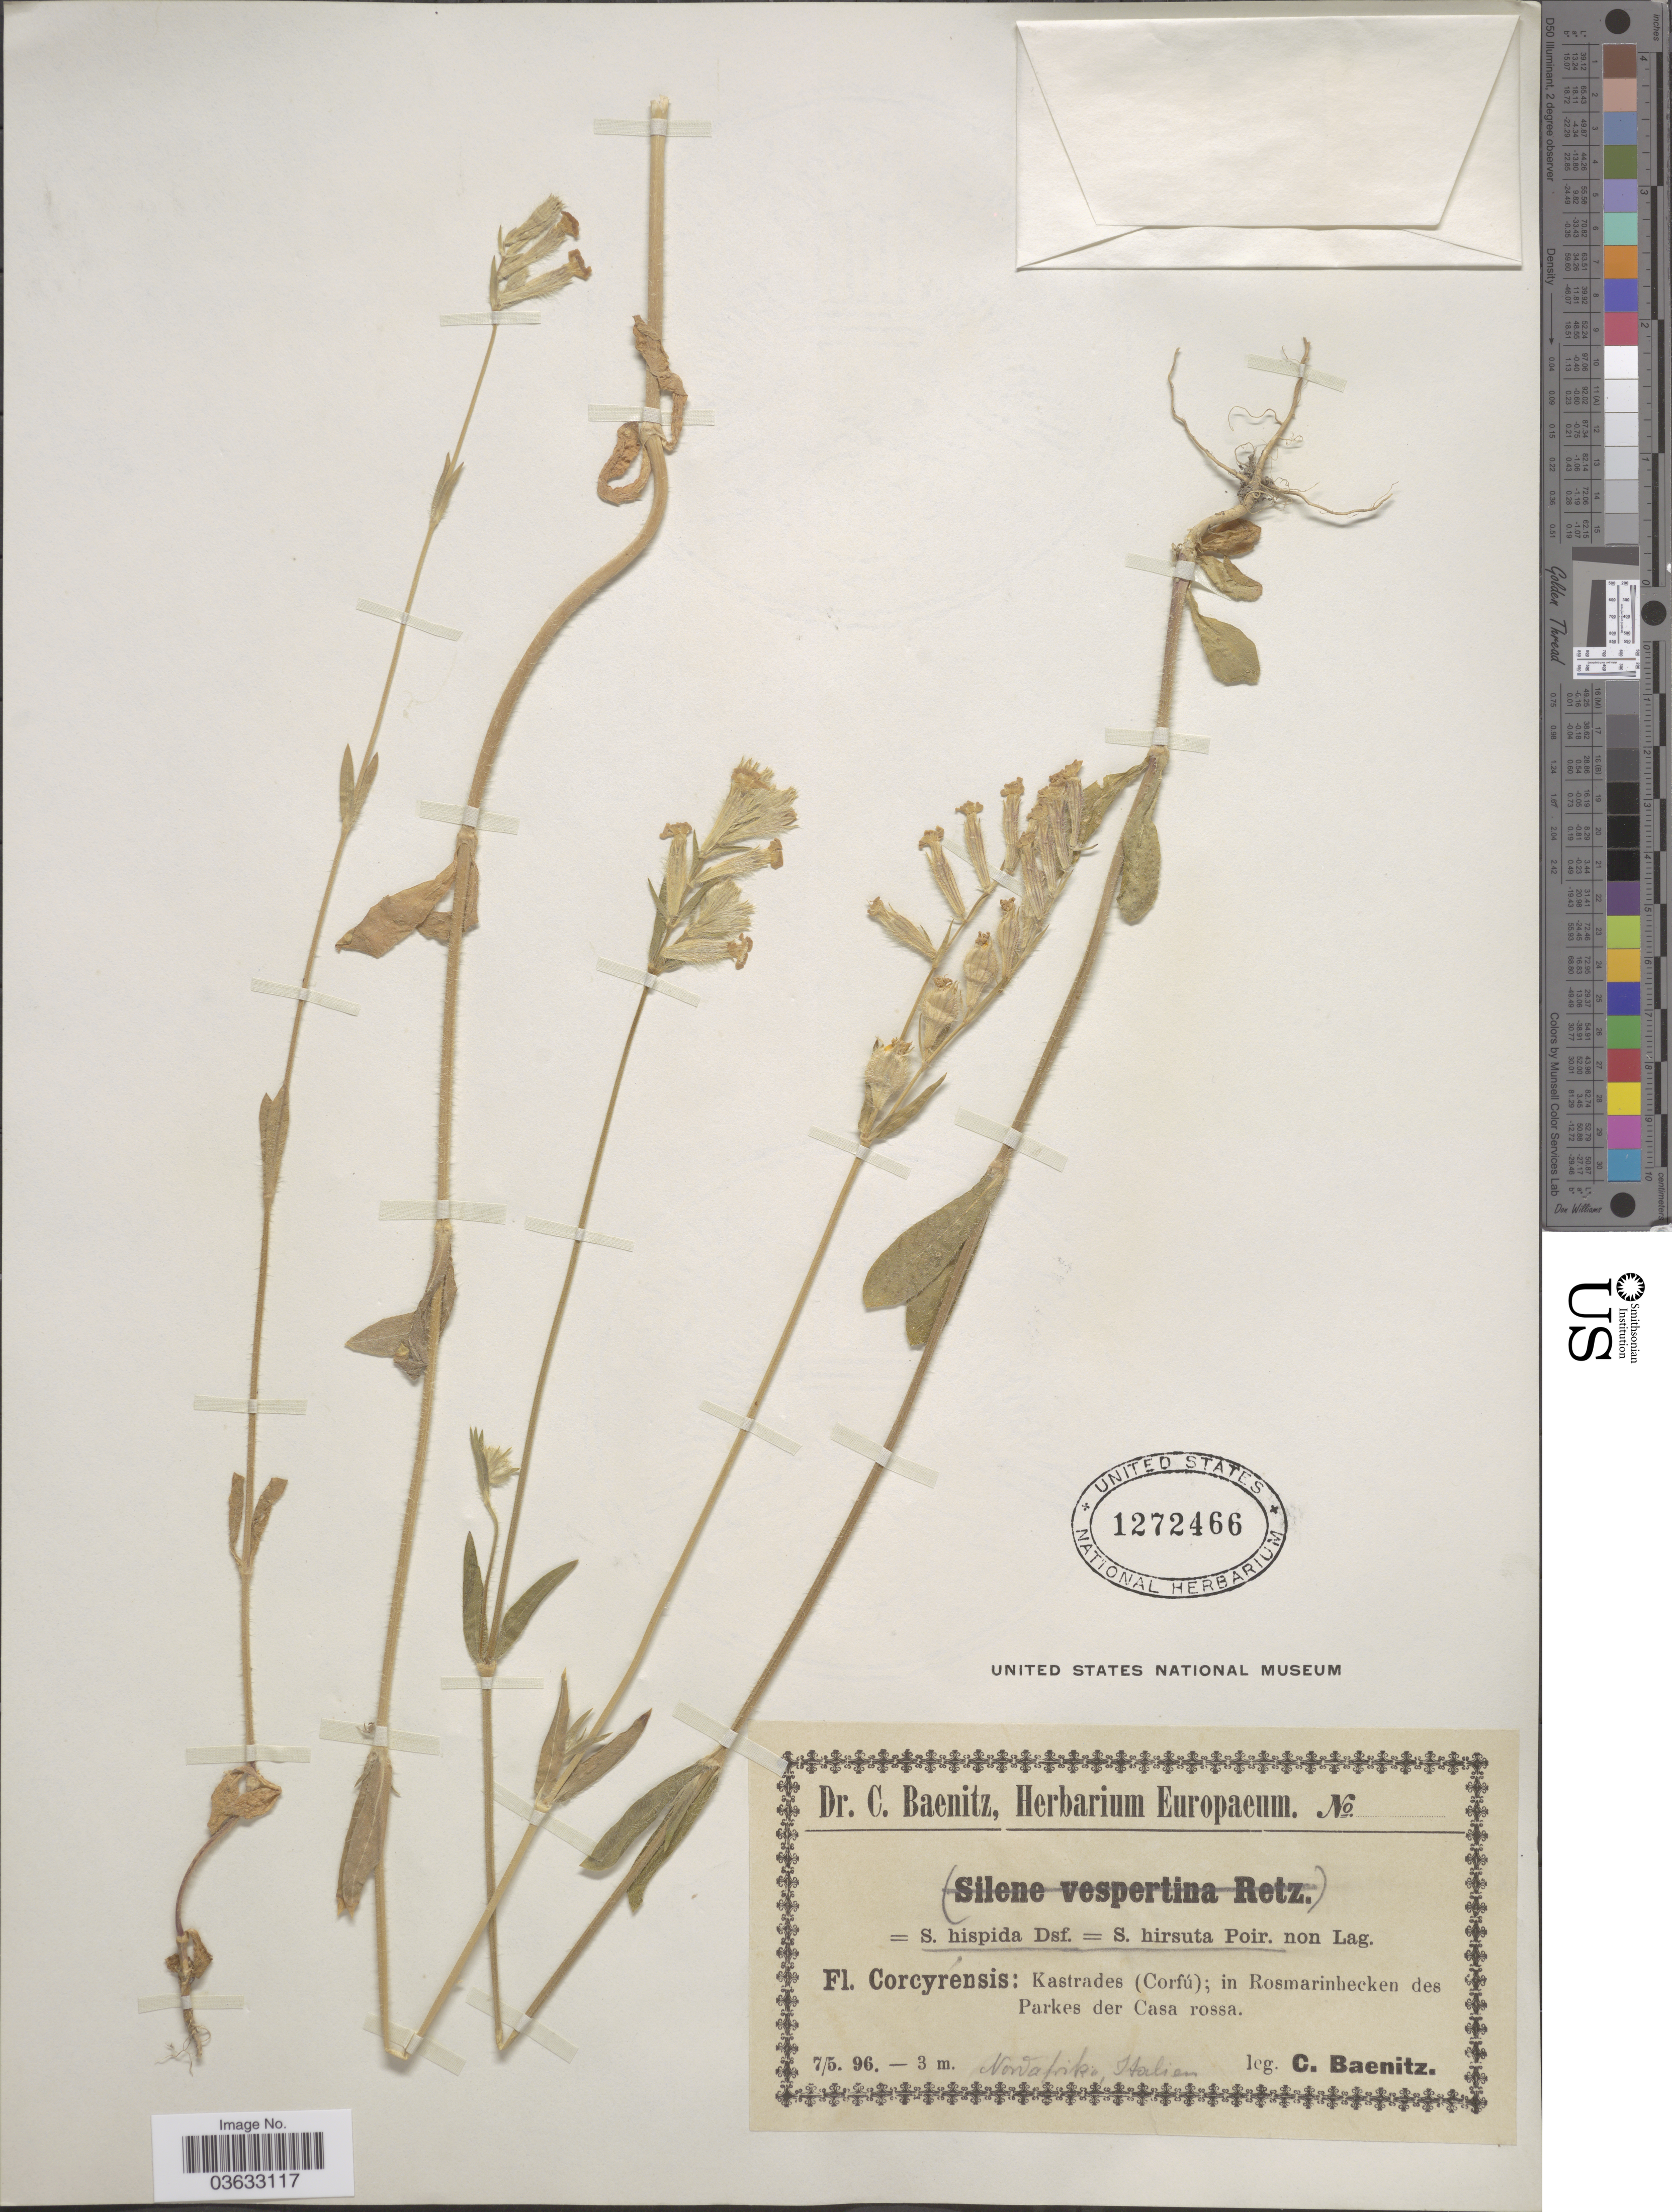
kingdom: Plantae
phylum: Tracheophyta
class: Magnoliopsida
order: Caryophyllales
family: Caryophyllaceae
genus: Silene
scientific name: Silene hispida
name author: Desf.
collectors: C. G. Baenitz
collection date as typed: Transcribed d/m/y: 7/5/96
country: Italy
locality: Corcyrensis: Kastrades (Corfú); in Rosmarinbecken des Parkes der Casa rossa. Norvafika [interpreted], Italien.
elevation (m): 3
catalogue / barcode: US 1272466